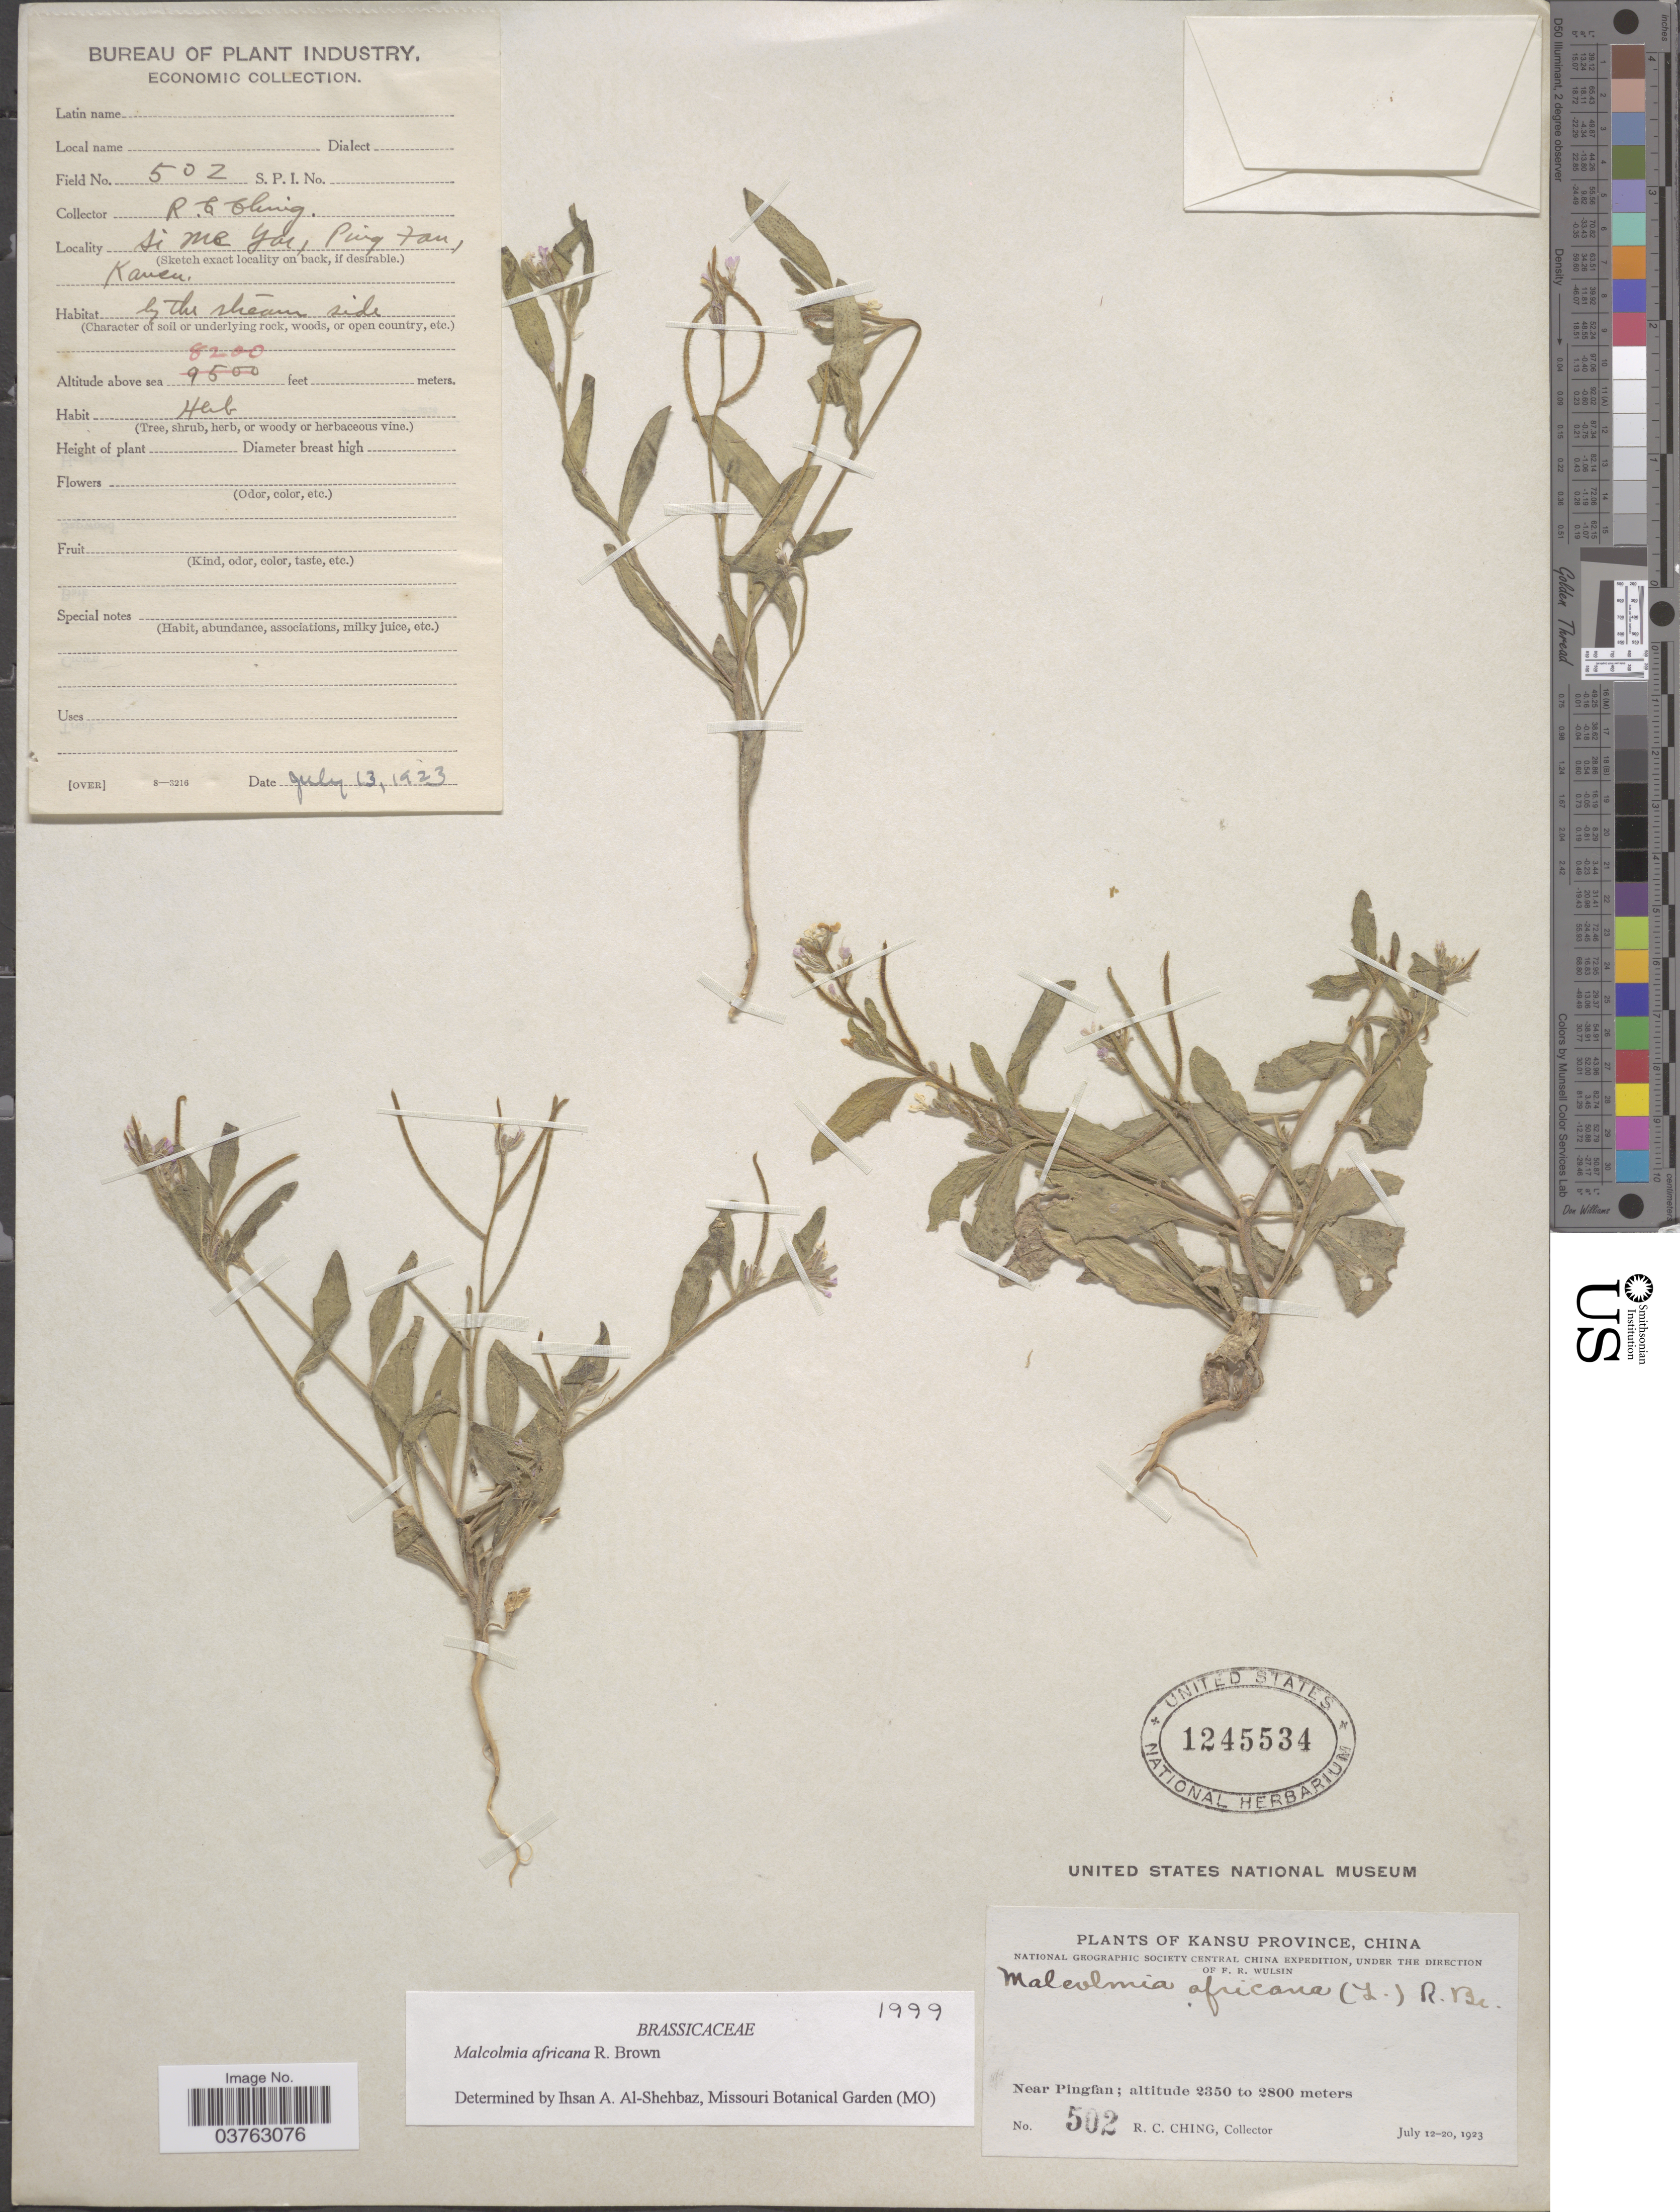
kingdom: Plantae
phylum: Tracheophyta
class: Magnoliopsida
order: Brassicales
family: Brassicaceae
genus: Malcolmia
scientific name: Malcolmia africana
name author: (L.) W.T. Aiton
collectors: R. C. Ching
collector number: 502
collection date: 1923-07-12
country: China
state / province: Gansu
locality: Kansu Province. Near Pingfan.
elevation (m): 2350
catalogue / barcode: US 1245534